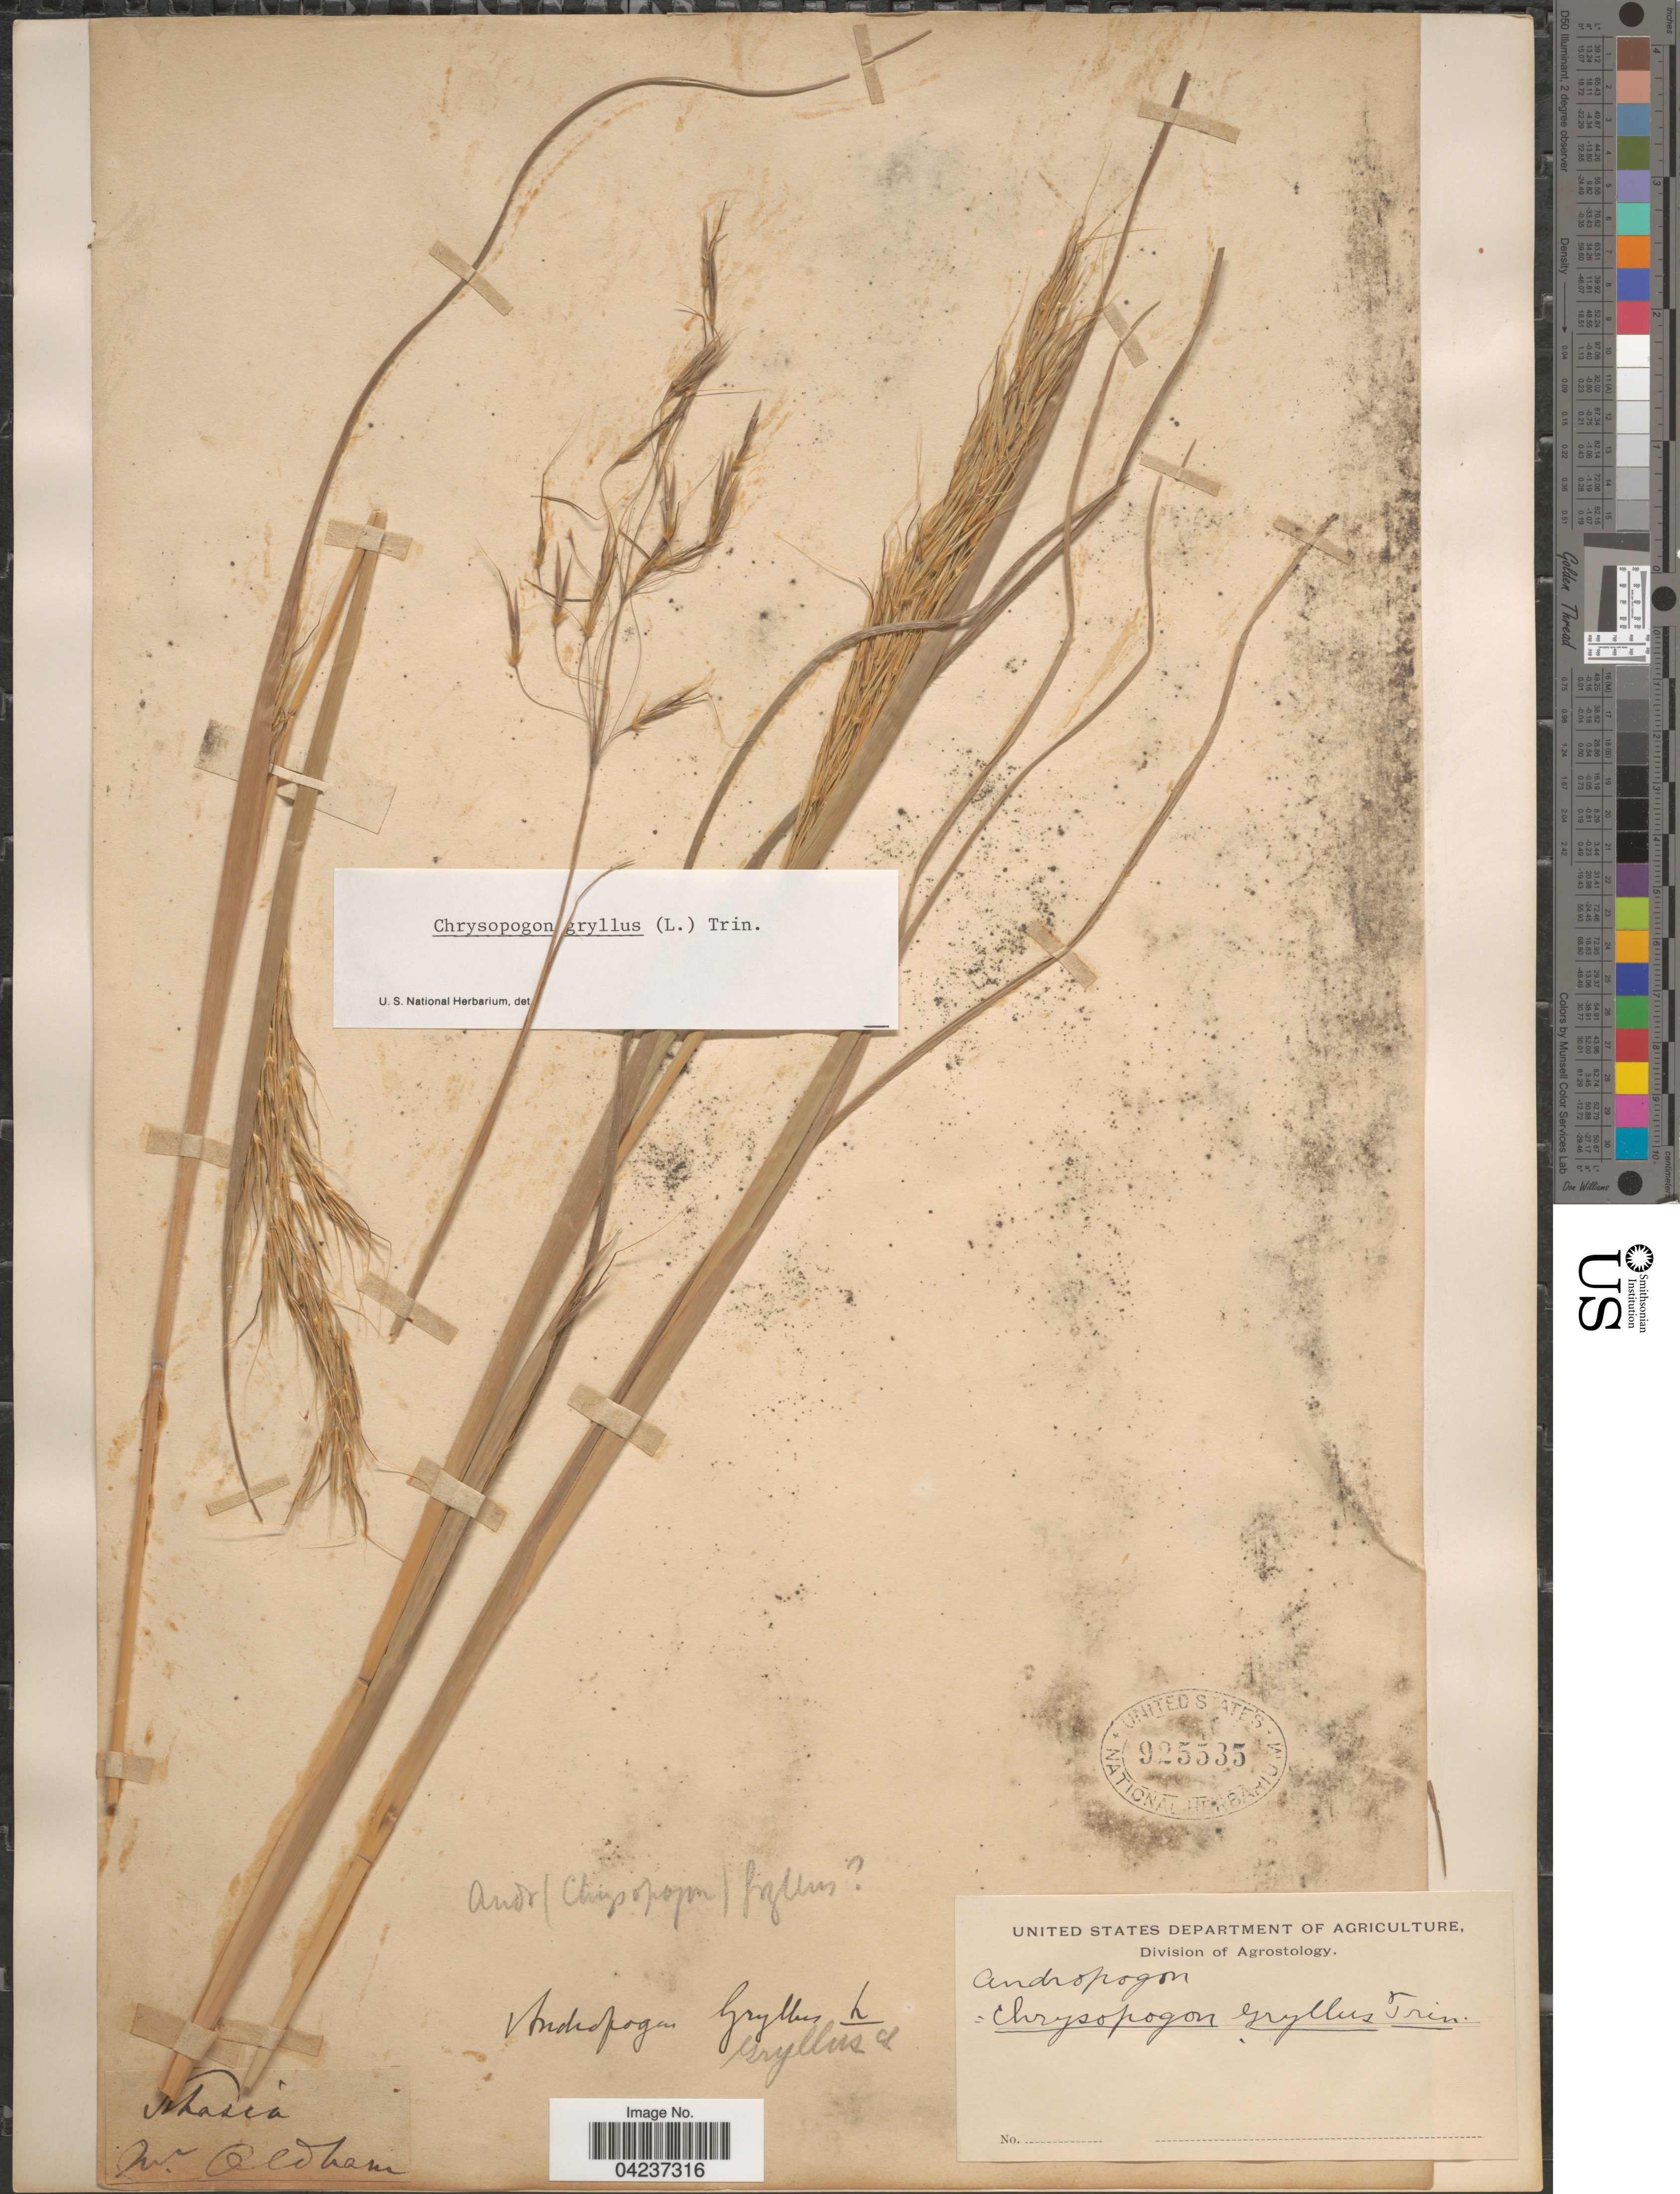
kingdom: Plantae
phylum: Tracheophyta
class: Liliopsida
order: Poales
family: Poaceae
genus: Chrysopogon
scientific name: Chrysopogon gryllus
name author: (L.) Trin.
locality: Khasia. Nr Oldham.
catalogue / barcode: US 925535